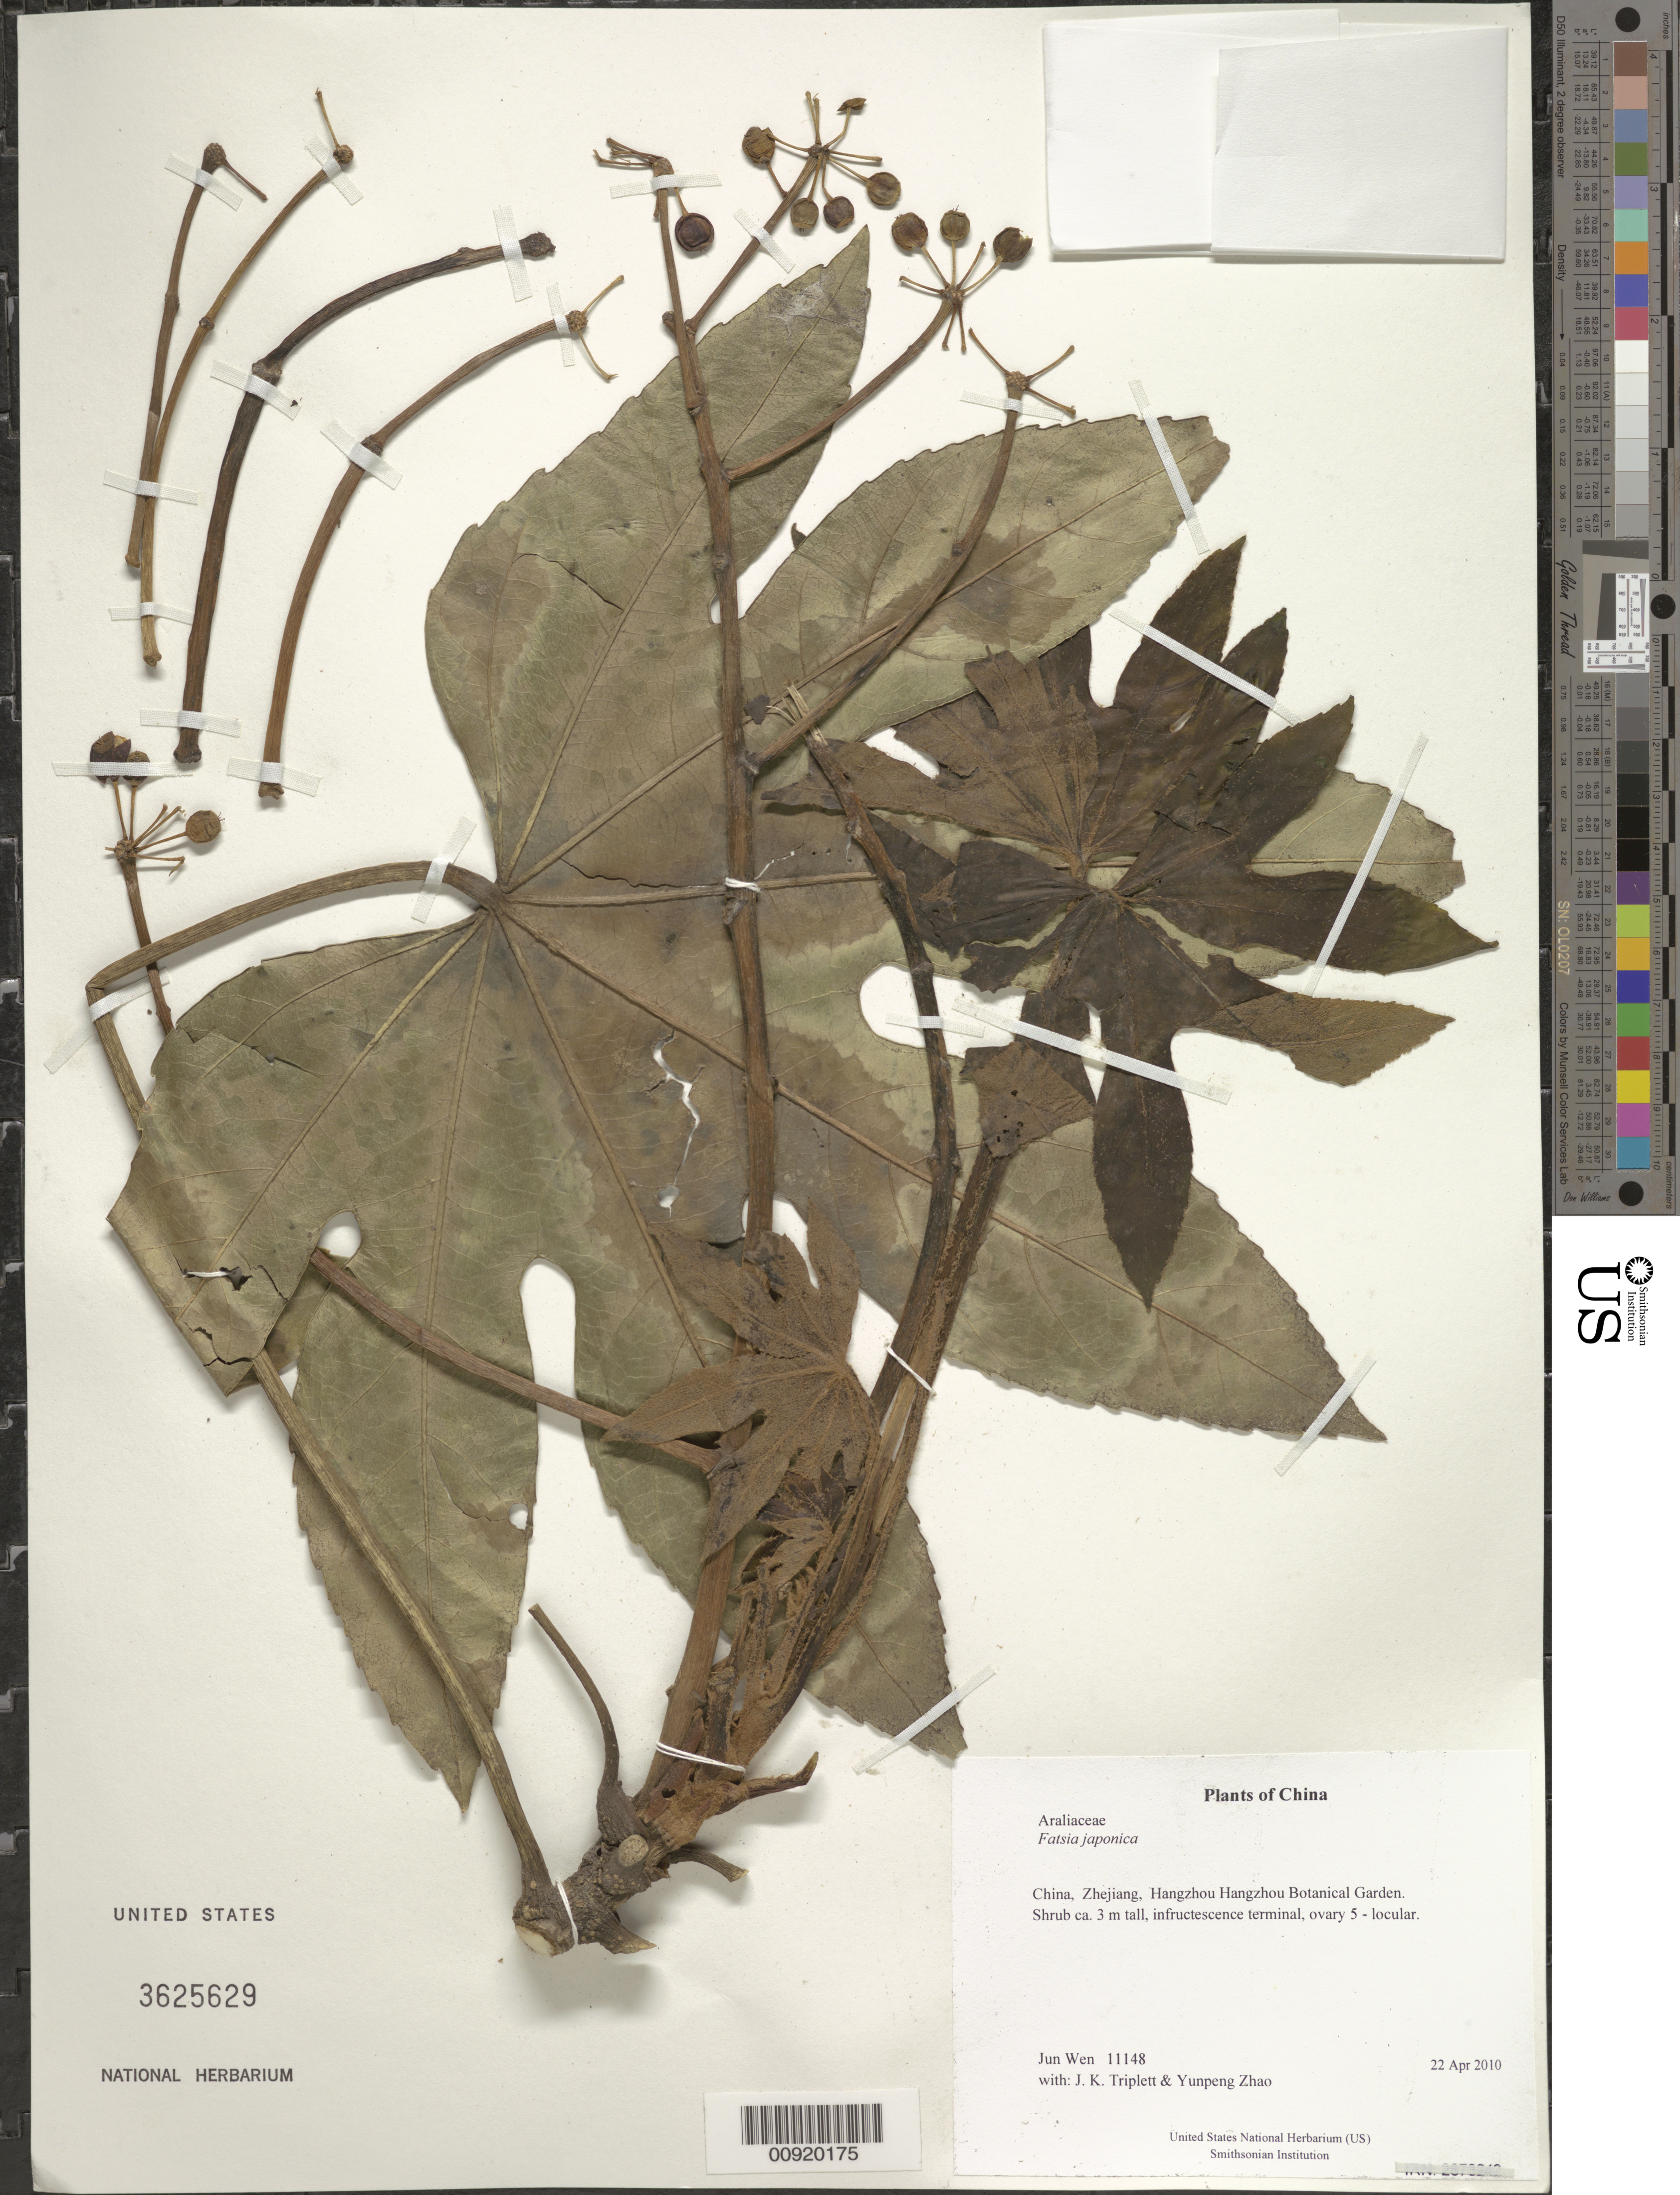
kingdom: Plantae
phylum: Tracheophyta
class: Magnoliopsida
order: Apiales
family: Araliaceae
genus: Fatsia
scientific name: Fatsia japonica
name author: (Thunb.) Decne. & Planch.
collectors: J. Wen, J. K. Triplett & Yunpeng Zhao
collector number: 11148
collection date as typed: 22 Apr 2010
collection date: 2010-04-22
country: China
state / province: Zhejiang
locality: Hangzhou Hangzhou Botanical Garden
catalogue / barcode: US 3625629